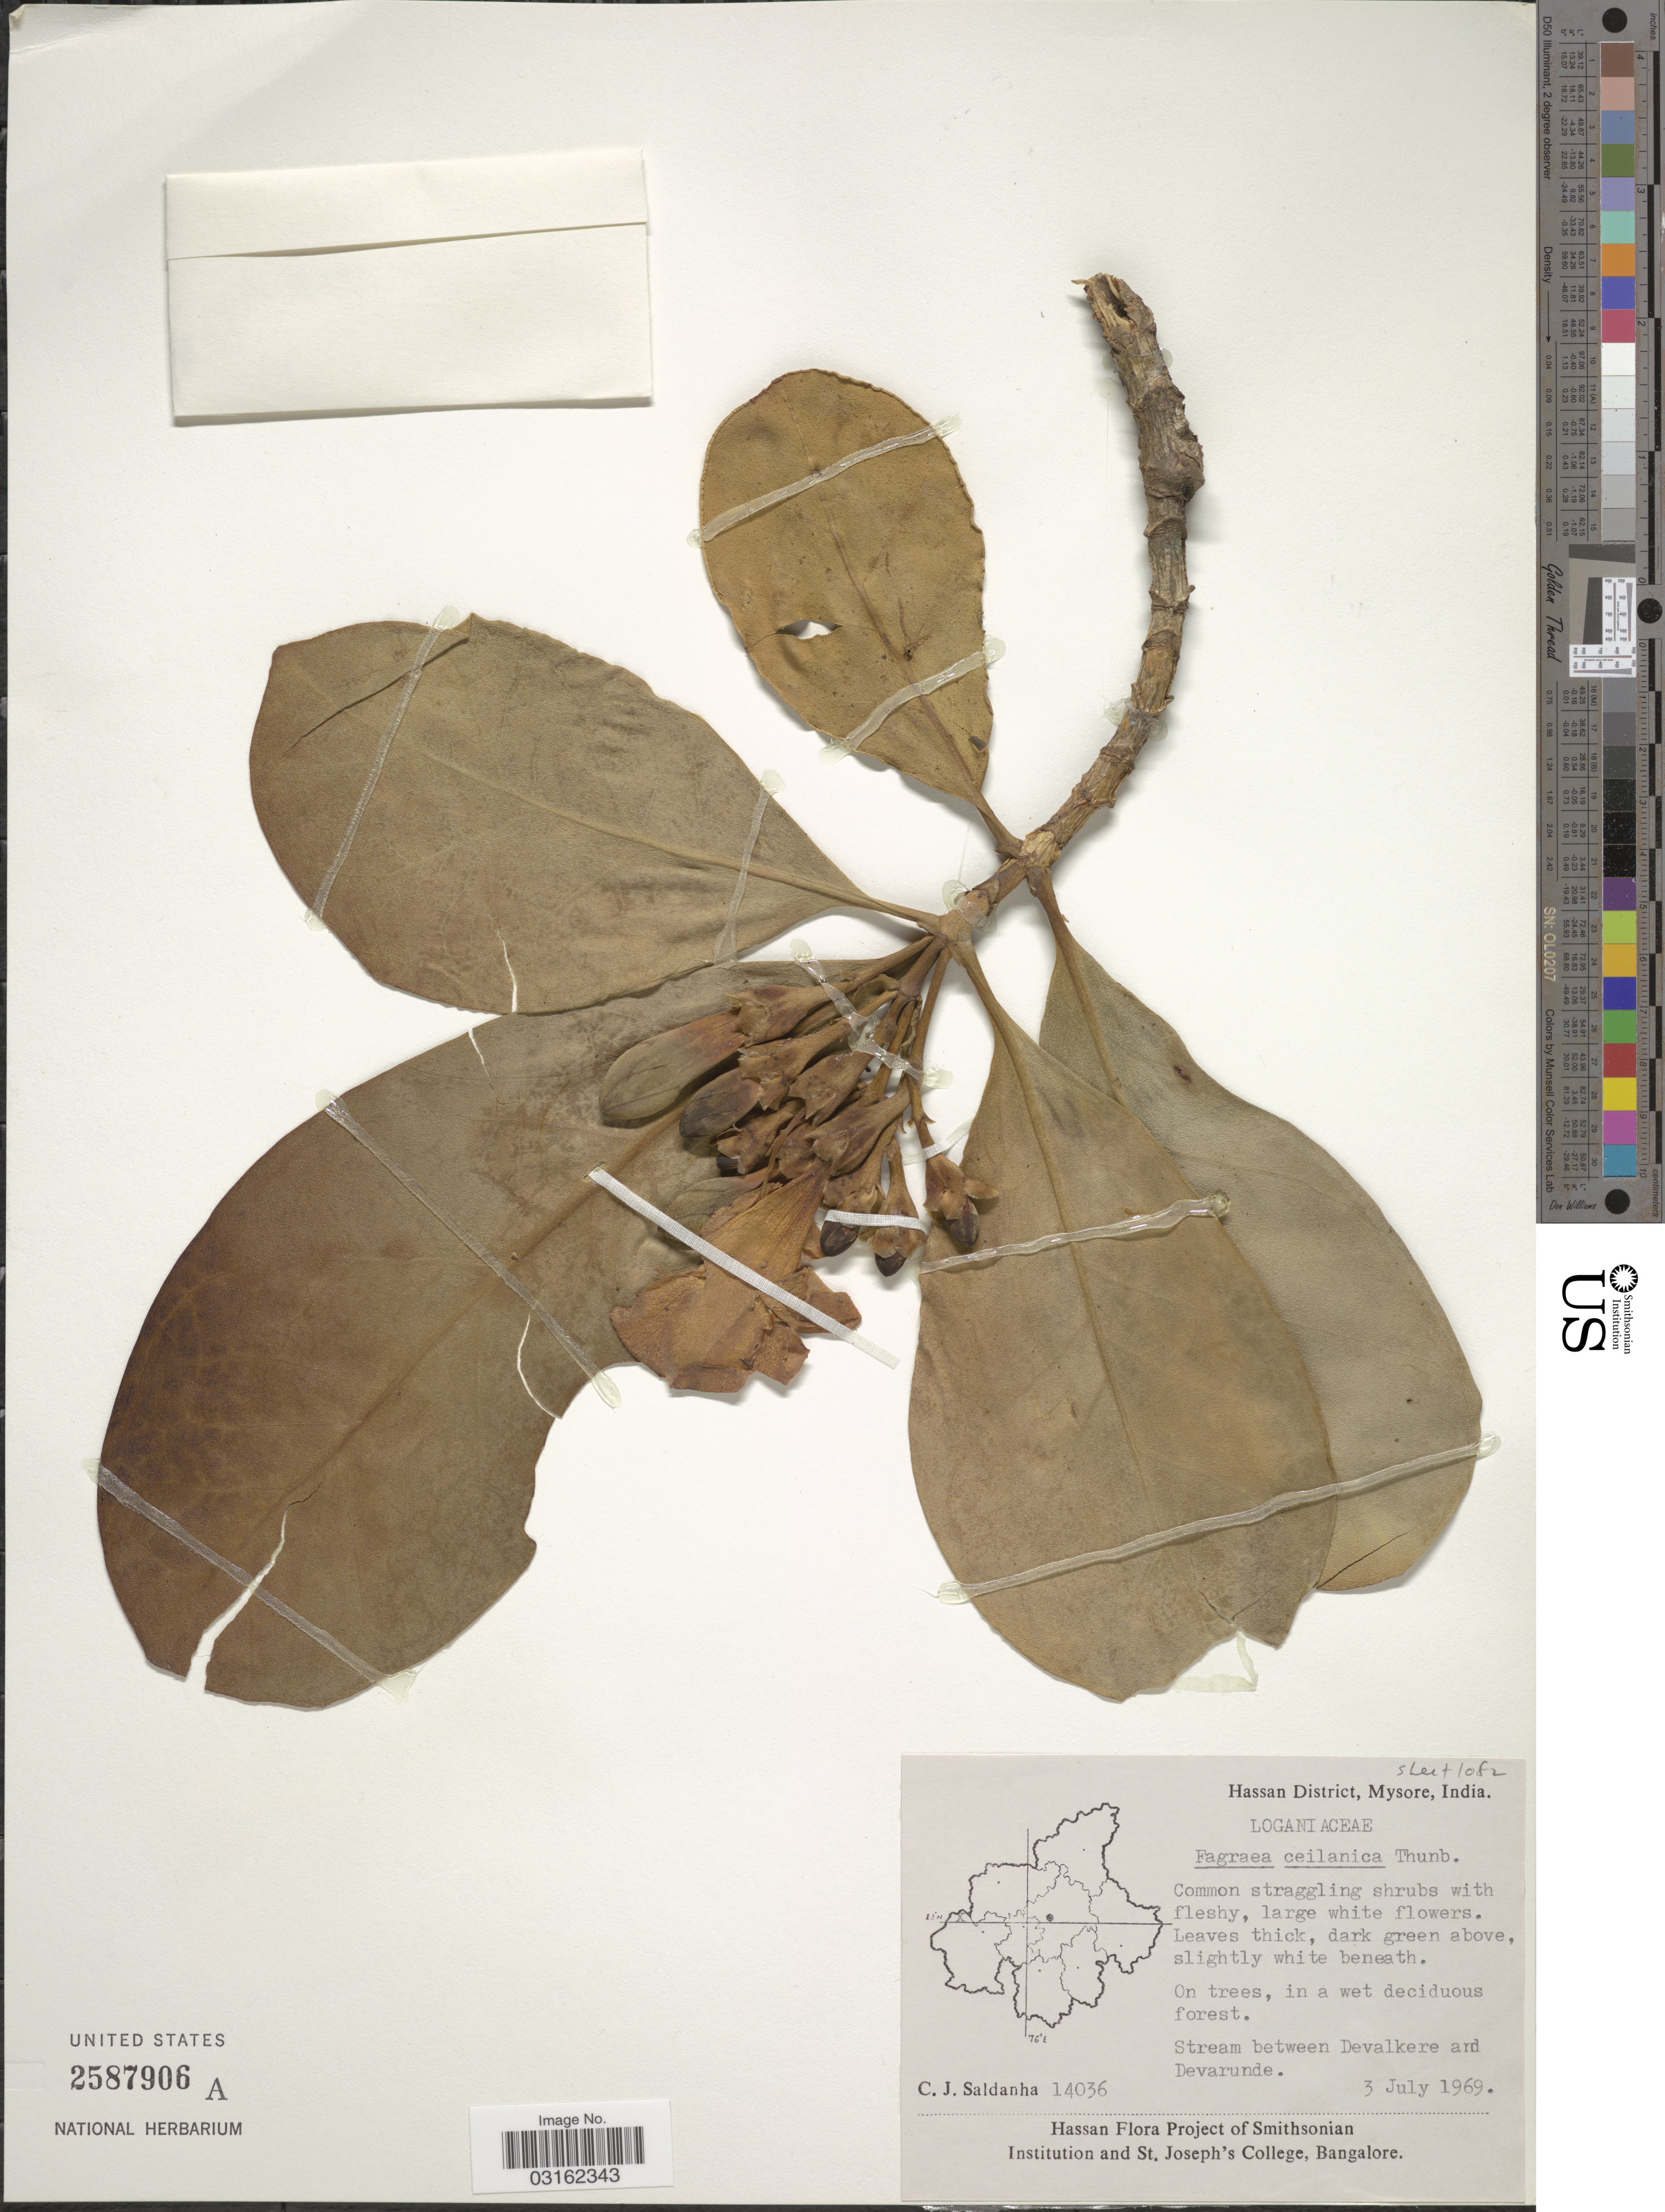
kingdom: Plantae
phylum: Tracheophyta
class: Magnoliopsida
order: Gentianales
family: Gentianaceae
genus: Fagraea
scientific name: Fagraea ceilanica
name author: Thunb.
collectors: C. J. Saldanha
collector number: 14036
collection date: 1969-07-03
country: India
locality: Hassan District, Mysore, Stream between Devalkere and Devarunde.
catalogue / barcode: US 2587906A